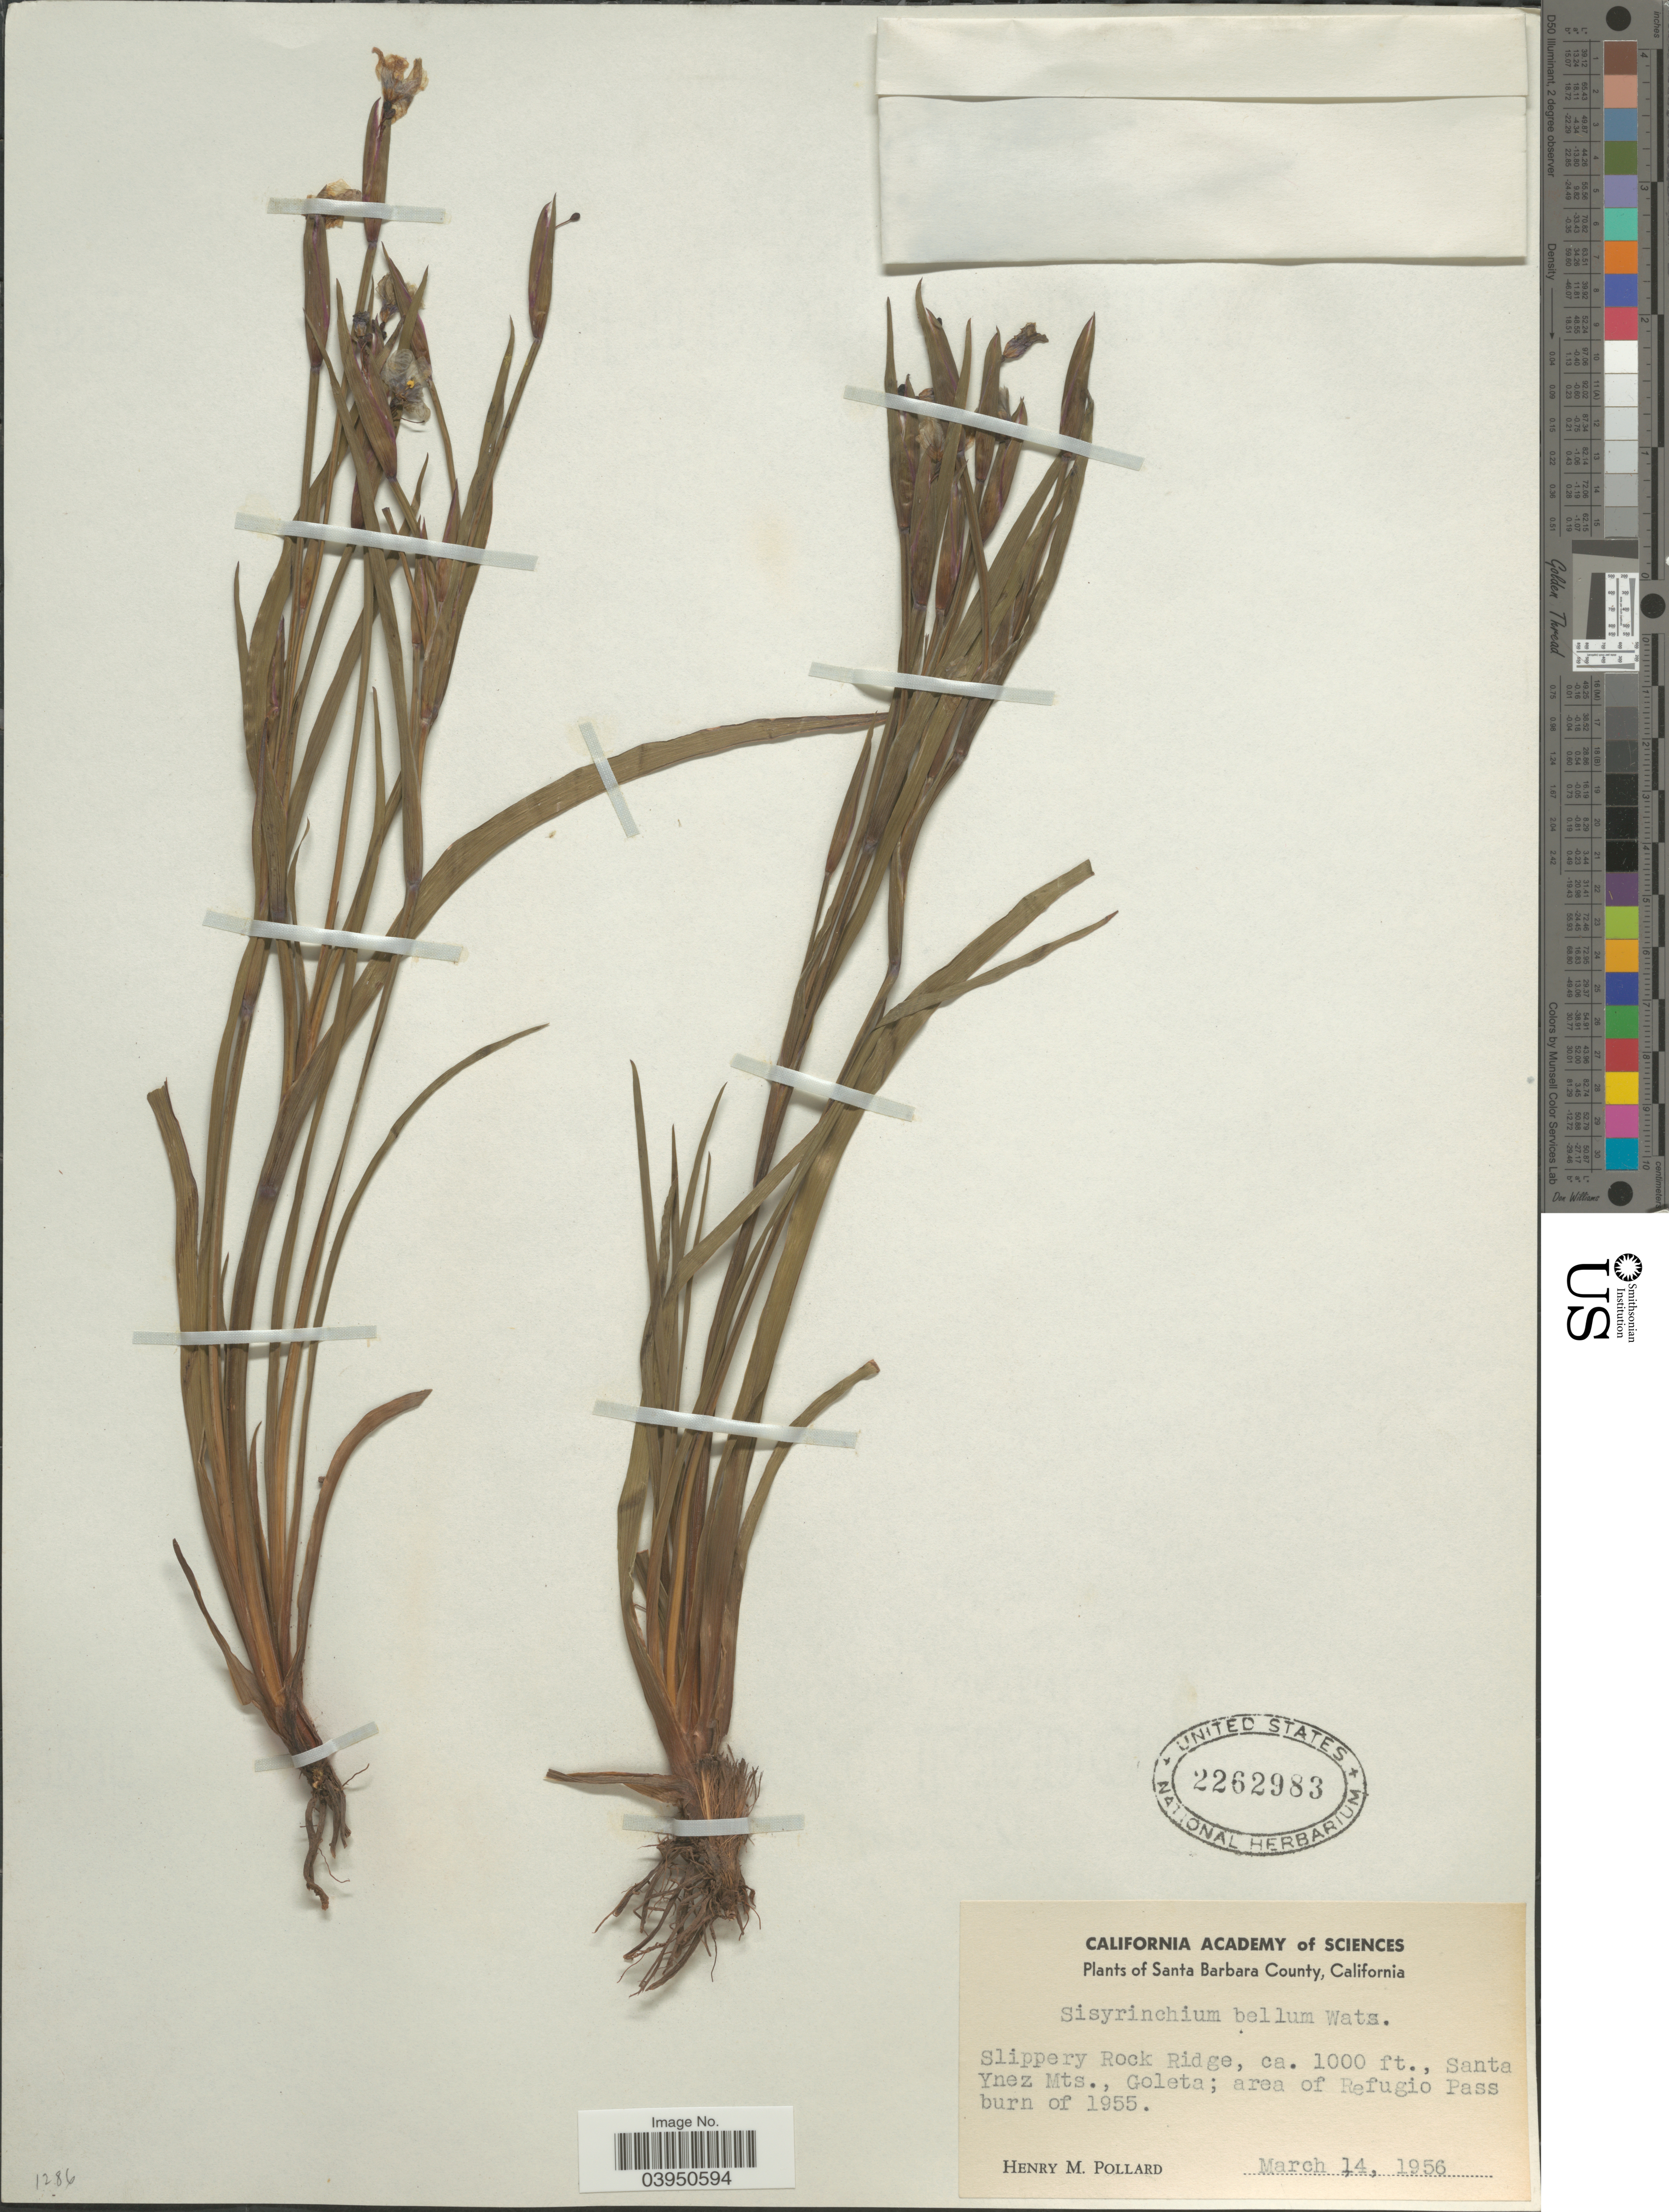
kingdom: Plantae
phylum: Tracheophyta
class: Liliopsida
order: Asparagales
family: Iridaceae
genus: Sisyrinchium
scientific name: Sisyrinchium bellum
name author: S. Watson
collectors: H. M. Pollard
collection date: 1956-03-14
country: United States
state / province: California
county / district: Santa Barbara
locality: Santa Barbara County. Slippery Rock Ridge, Santa Ynez Mts., Goleta; area of Refugio Pass burn of 1955.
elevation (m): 305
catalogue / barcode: US 2262983